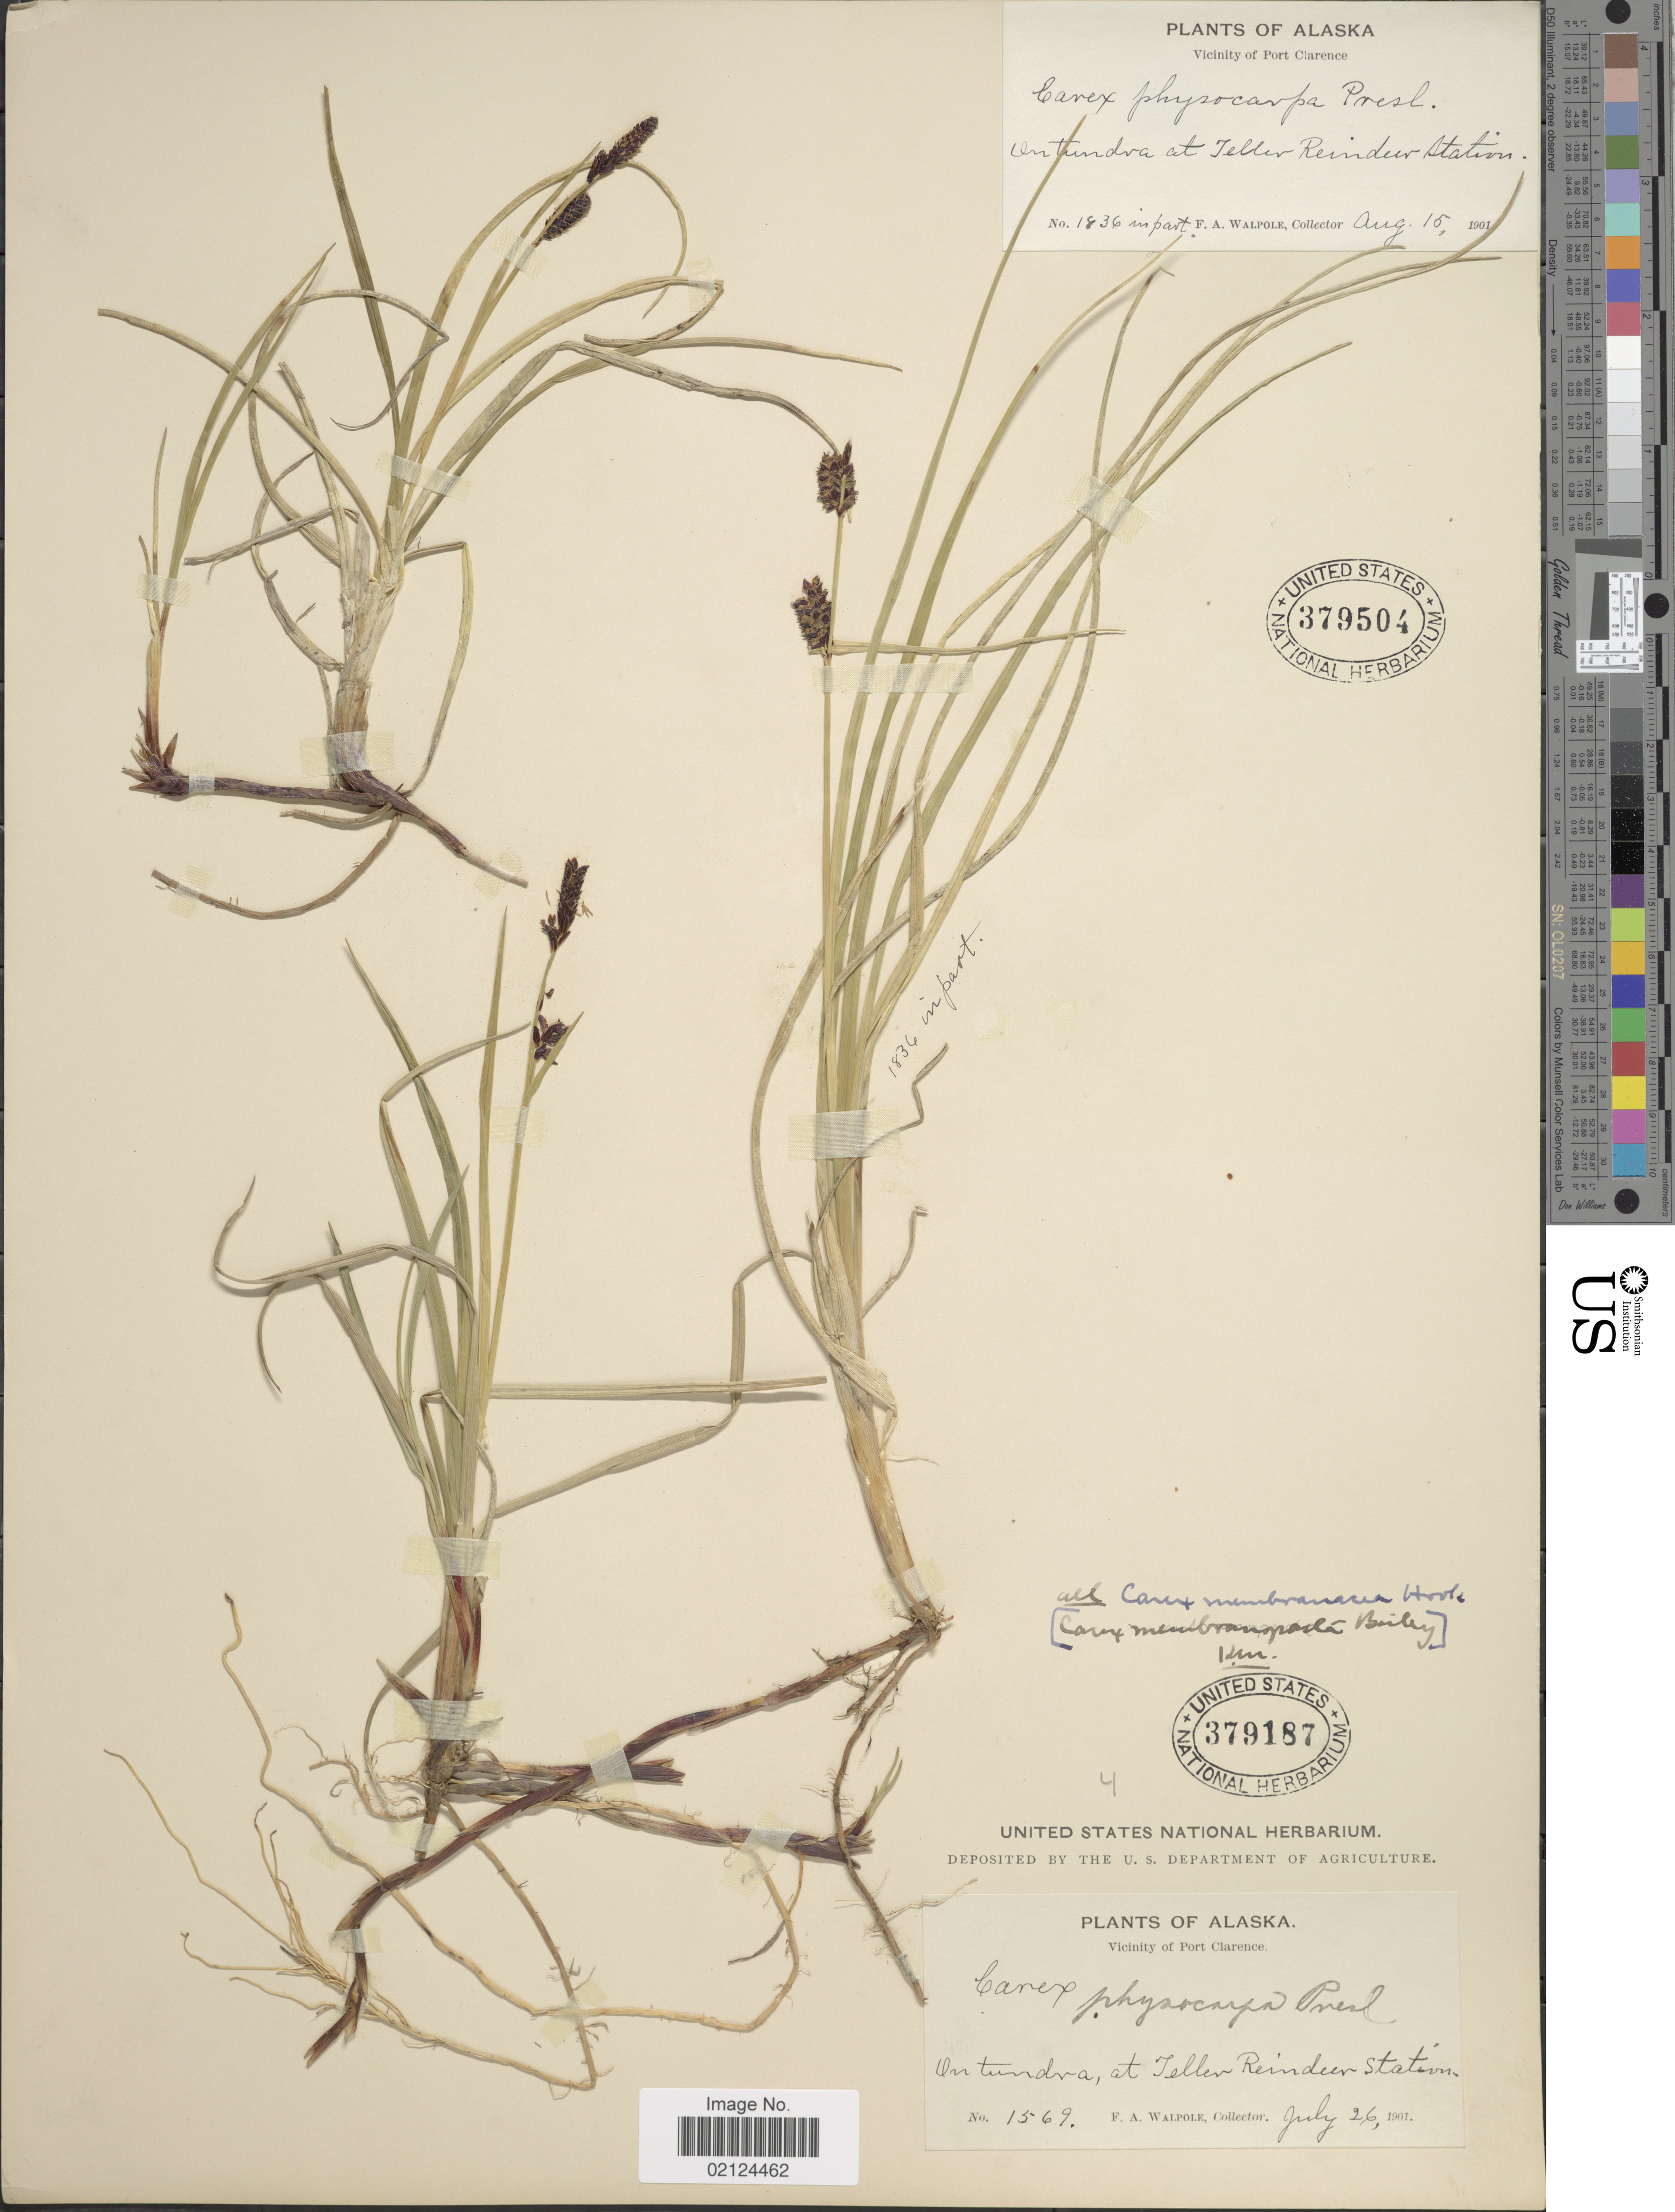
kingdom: Plantae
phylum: Tracheophyta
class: Liliopsida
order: Poales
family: Cyperaceae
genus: Carex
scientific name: Carex membranacea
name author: Hook.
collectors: F. Walpole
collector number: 1569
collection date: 1901-07-26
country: United States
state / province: Alaska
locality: Vicinity of Port Clarence, On tundra, at Teller Reindeer Station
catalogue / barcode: US 379187